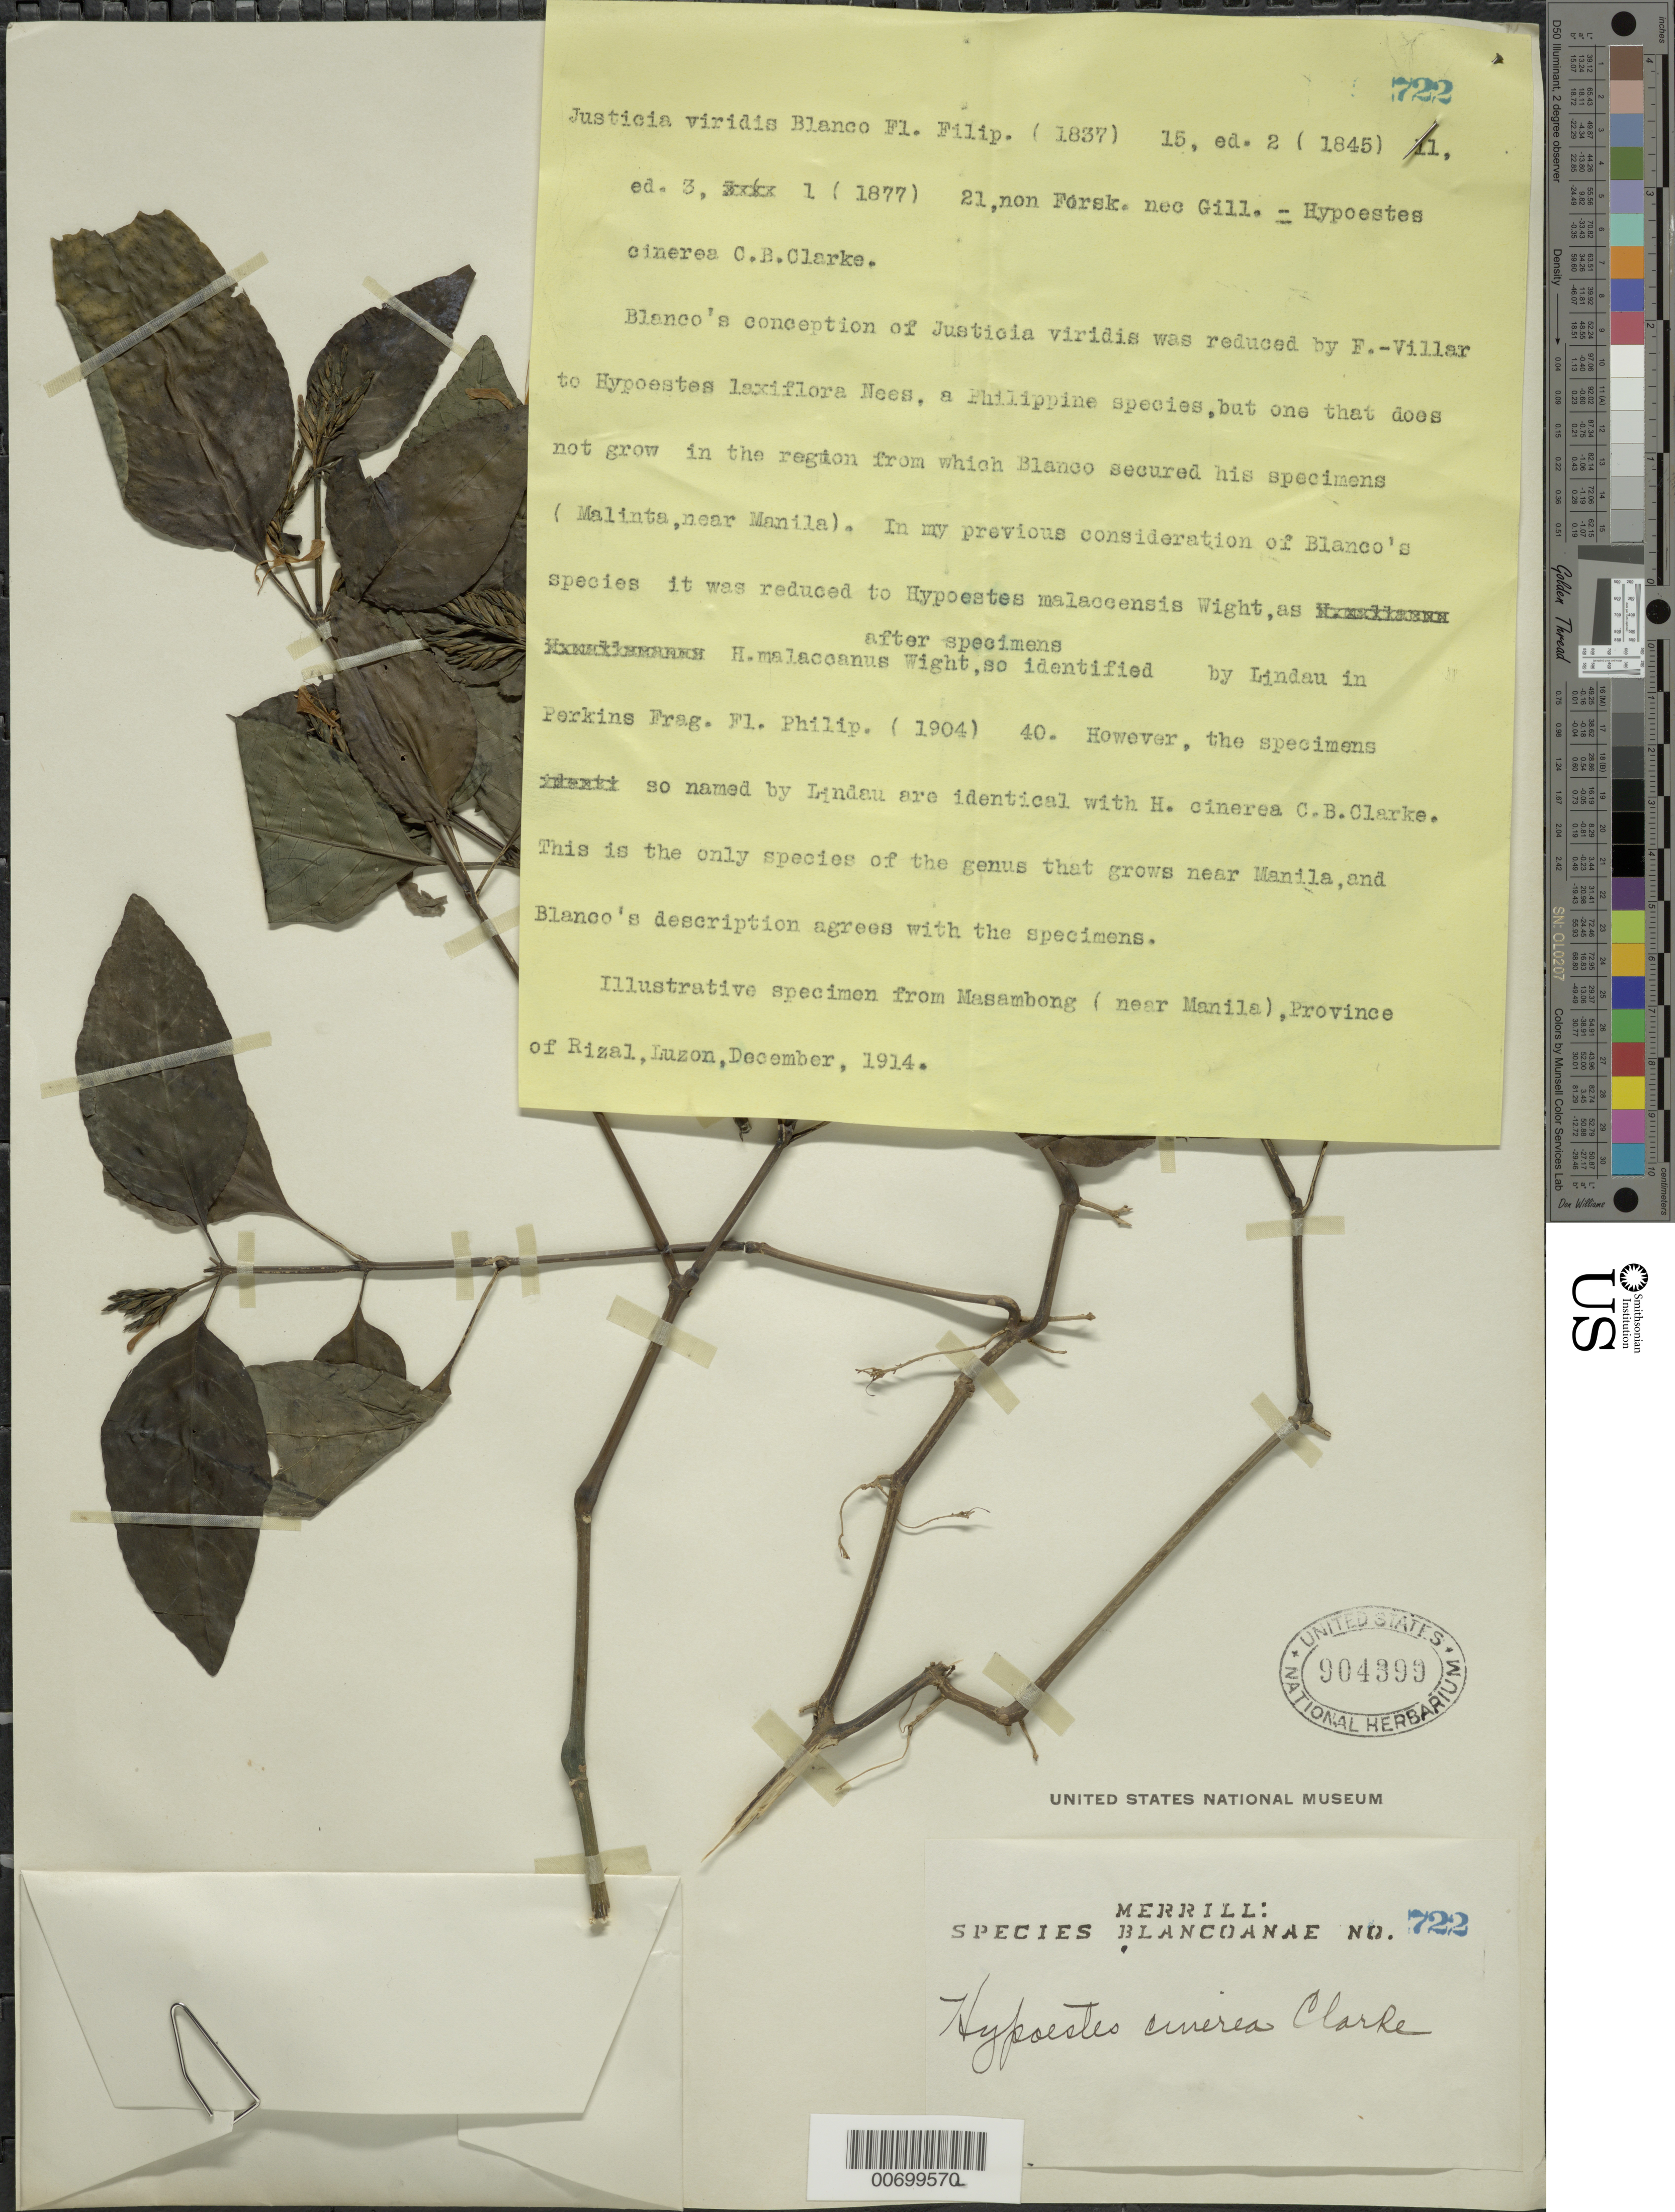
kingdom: Plantae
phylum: Tracheophyta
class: Magnoliopsida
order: Lamiales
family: Acanthaceae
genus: Hypoestes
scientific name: Hypoestes cinerea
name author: C.B. Clarke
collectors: E. D. Merrill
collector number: Sp. Blancoan. 0722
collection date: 1914-12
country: Philippines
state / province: National Capital Region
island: Luzon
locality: Masambong, near Manila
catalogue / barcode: US 904399